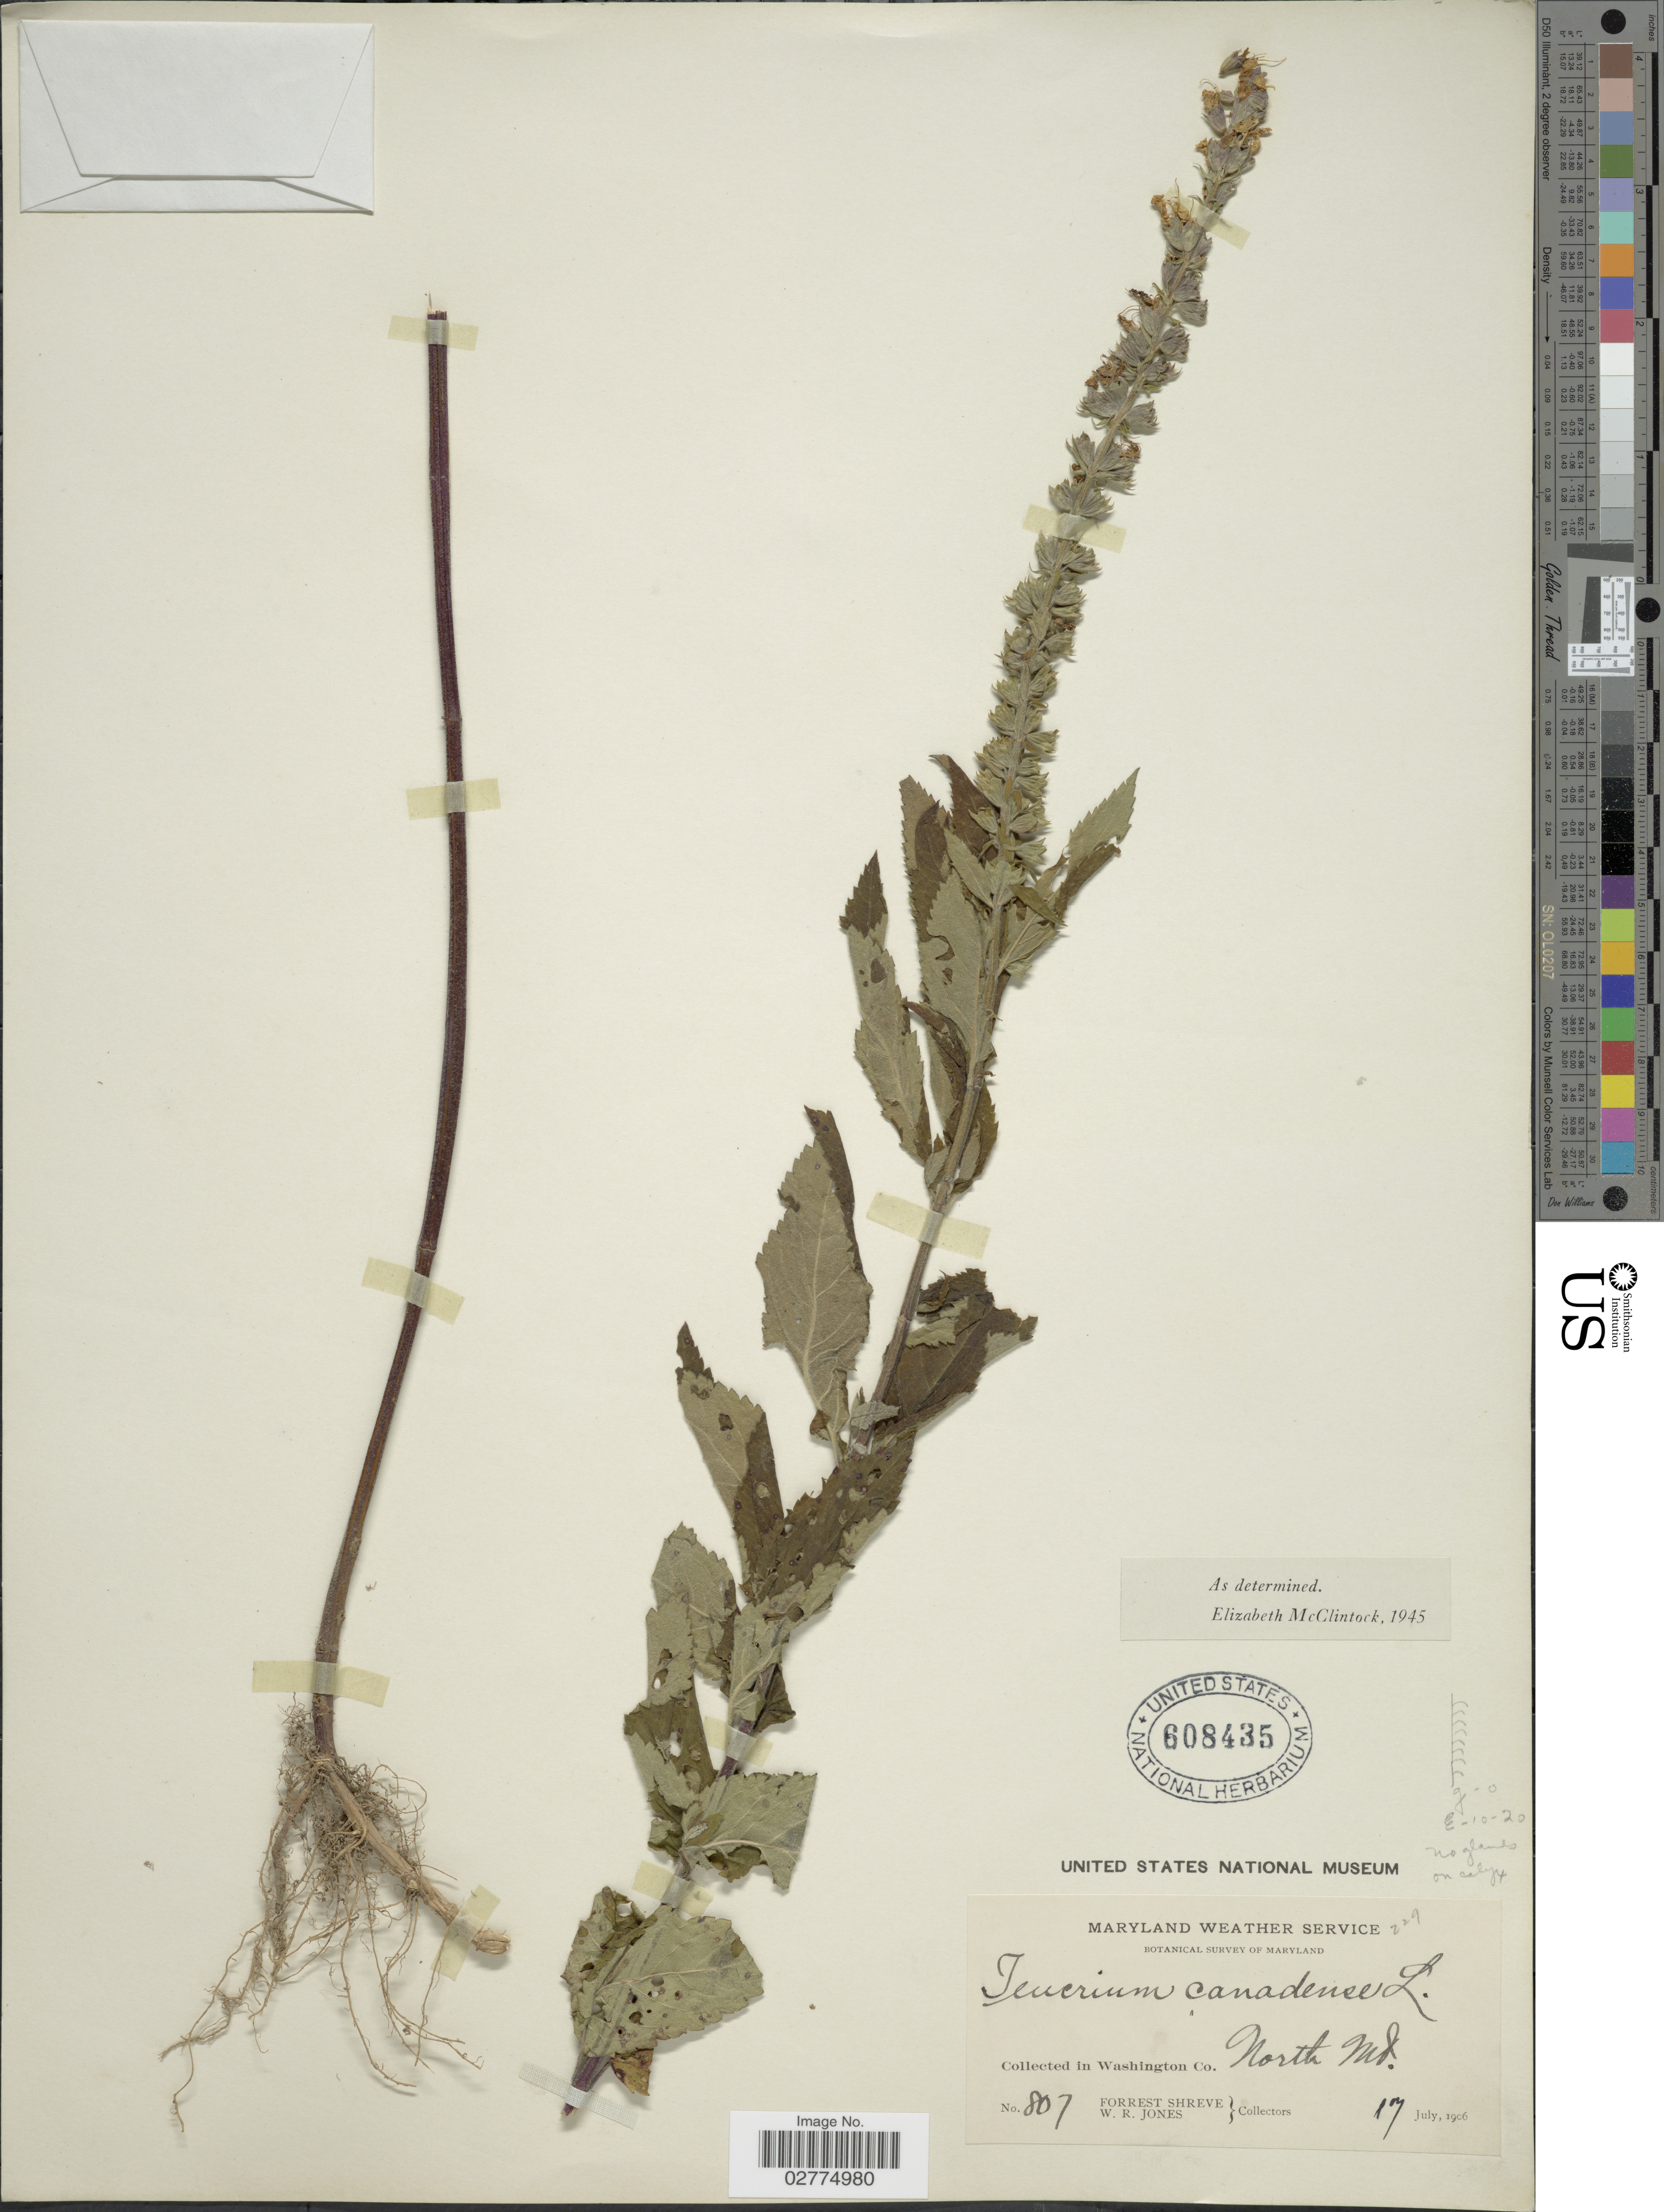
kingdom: Plantae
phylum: Tracheophyta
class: Magnoliopsida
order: Lamiales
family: Lamiaceae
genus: Teucrium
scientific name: Teucrium canadense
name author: L.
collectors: F. Shreve & W. R. Jones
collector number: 807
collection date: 1906-07-17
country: United States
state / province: Maryland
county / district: Washington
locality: Washington Co. North Md.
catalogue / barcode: US 608435